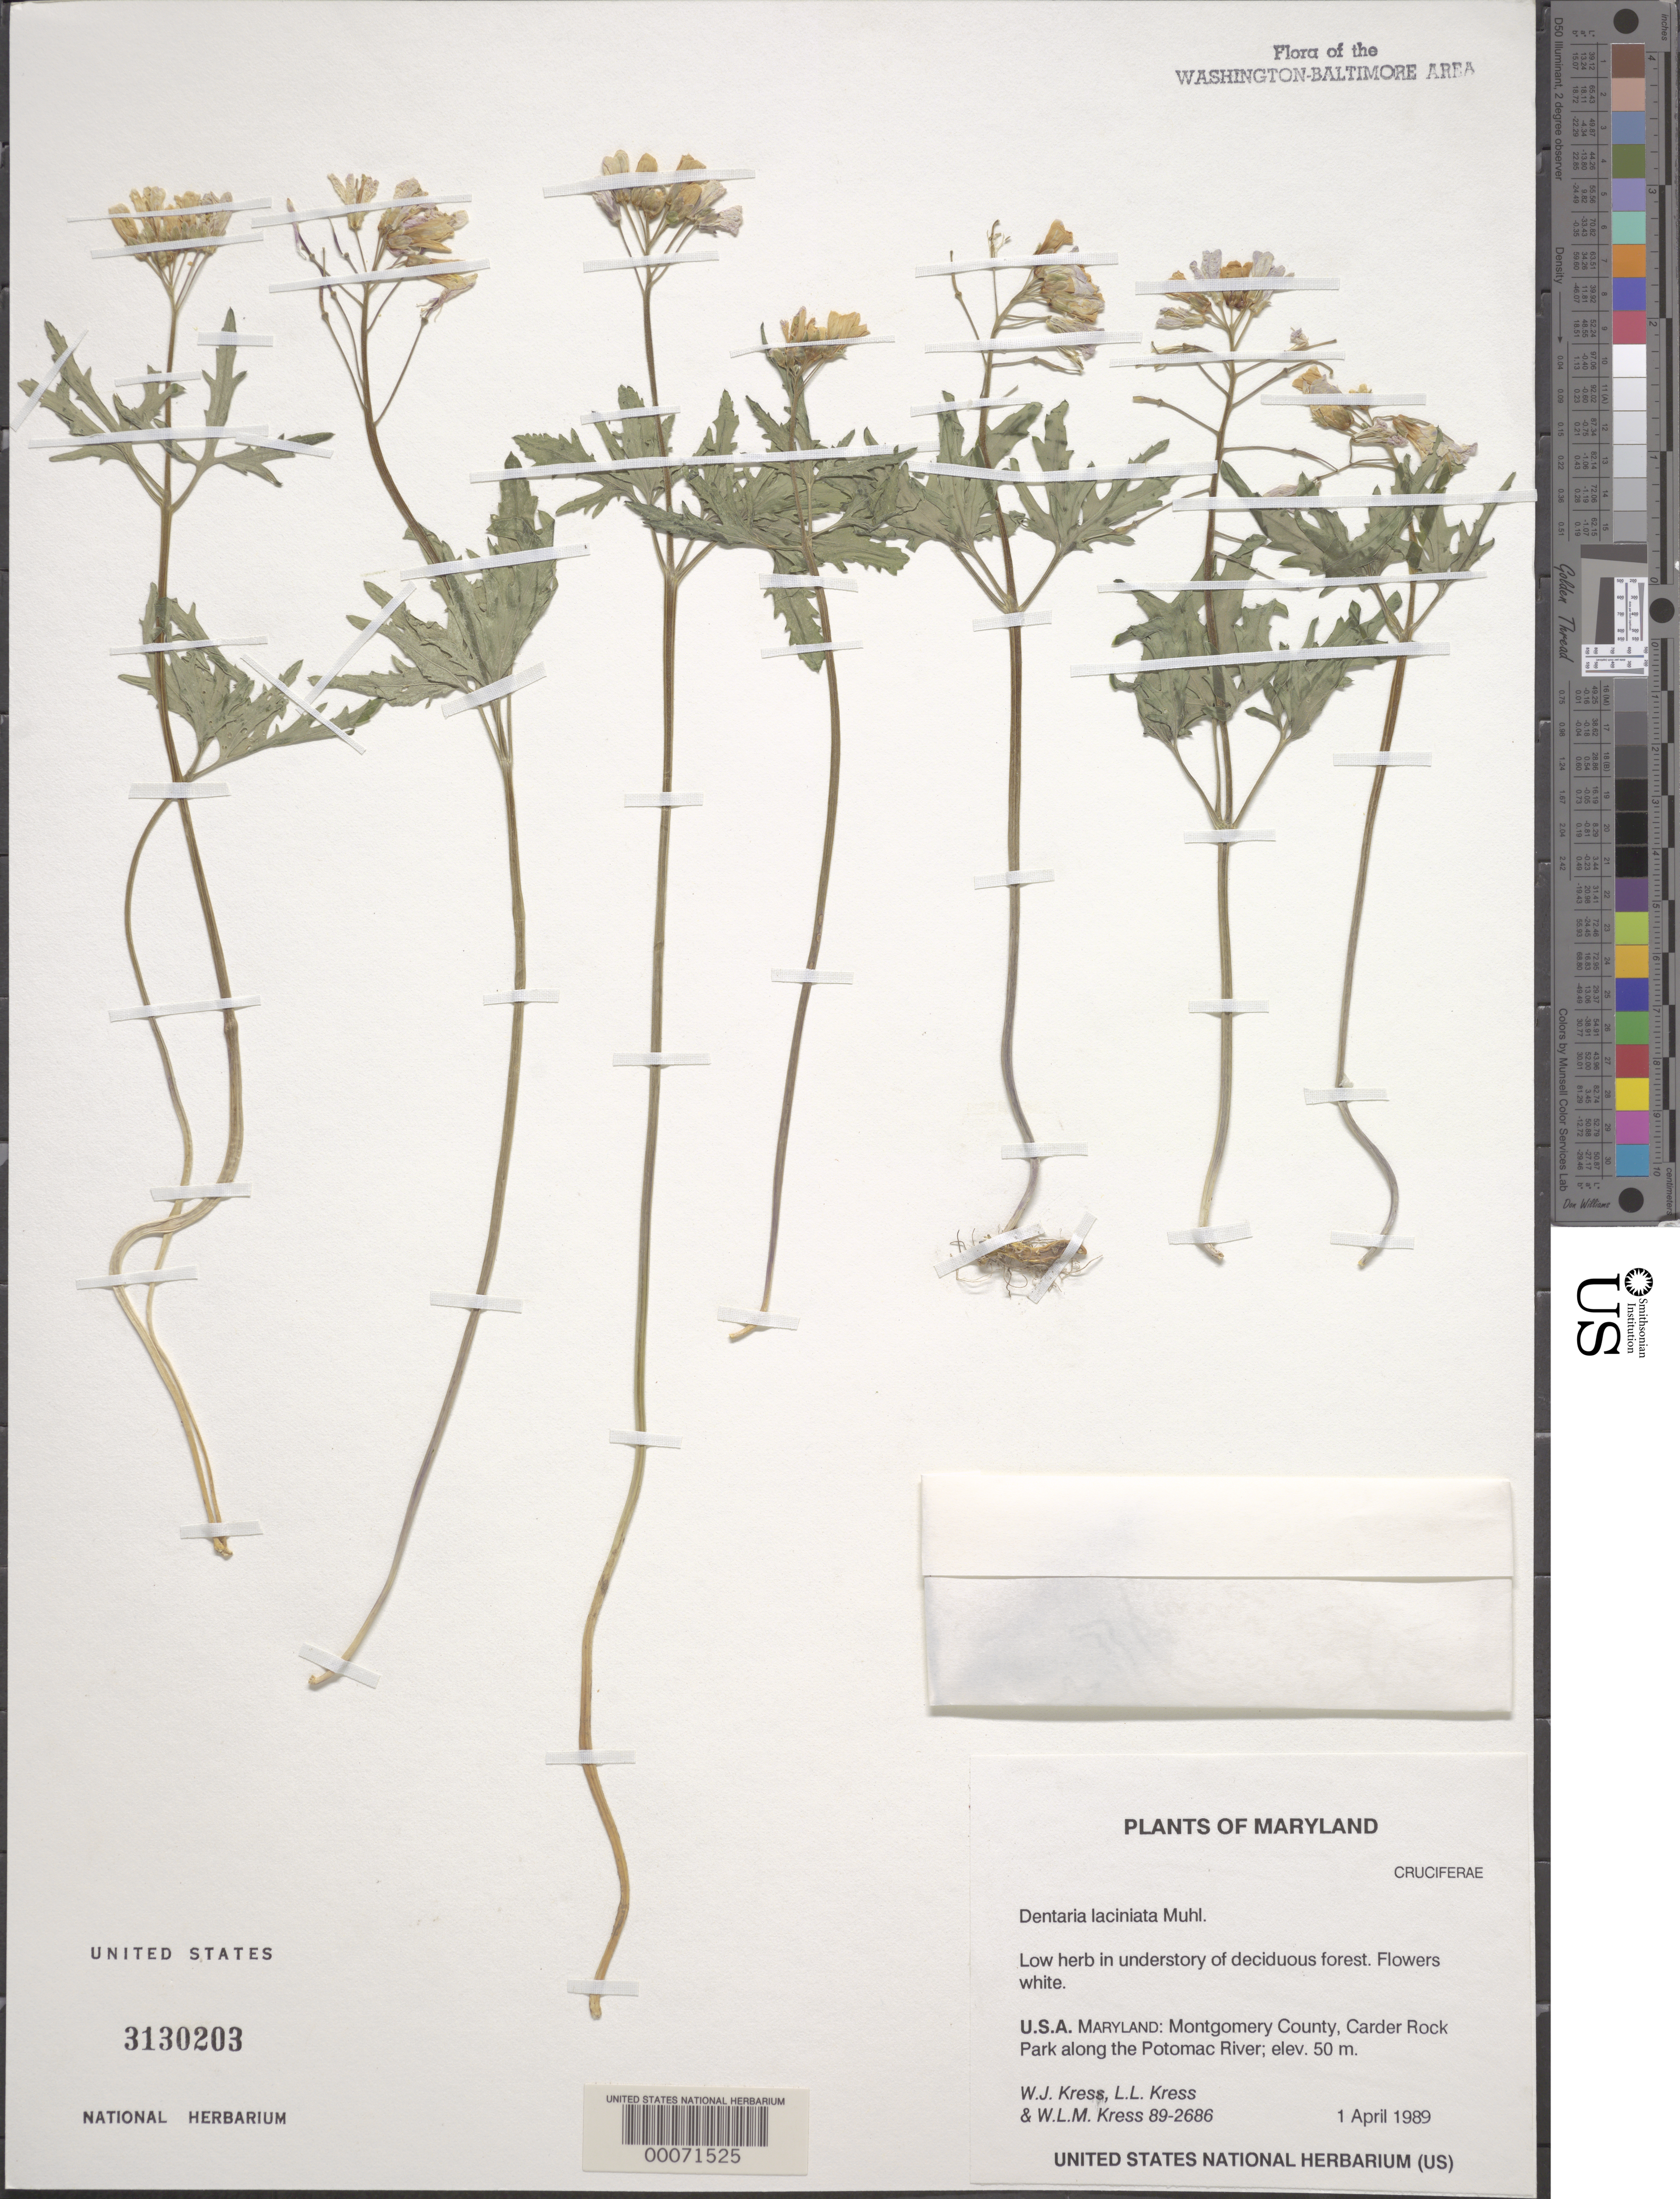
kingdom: Plantae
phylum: Tracheophyta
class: Magnoliopsida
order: Brassicales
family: Brassicaceae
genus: Cardamine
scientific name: Cardamine concatenata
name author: (Michx.) Sw.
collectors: W. J. Kress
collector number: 89-2686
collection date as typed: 01 Apr 1989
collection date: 1989-04-01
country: United States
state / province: Maryland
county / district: Montgomery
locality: Carder Rock Park along the Potomac River C. & O. Canal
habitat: In understory of deciduous forest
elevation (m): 50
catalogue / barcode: US 3130203